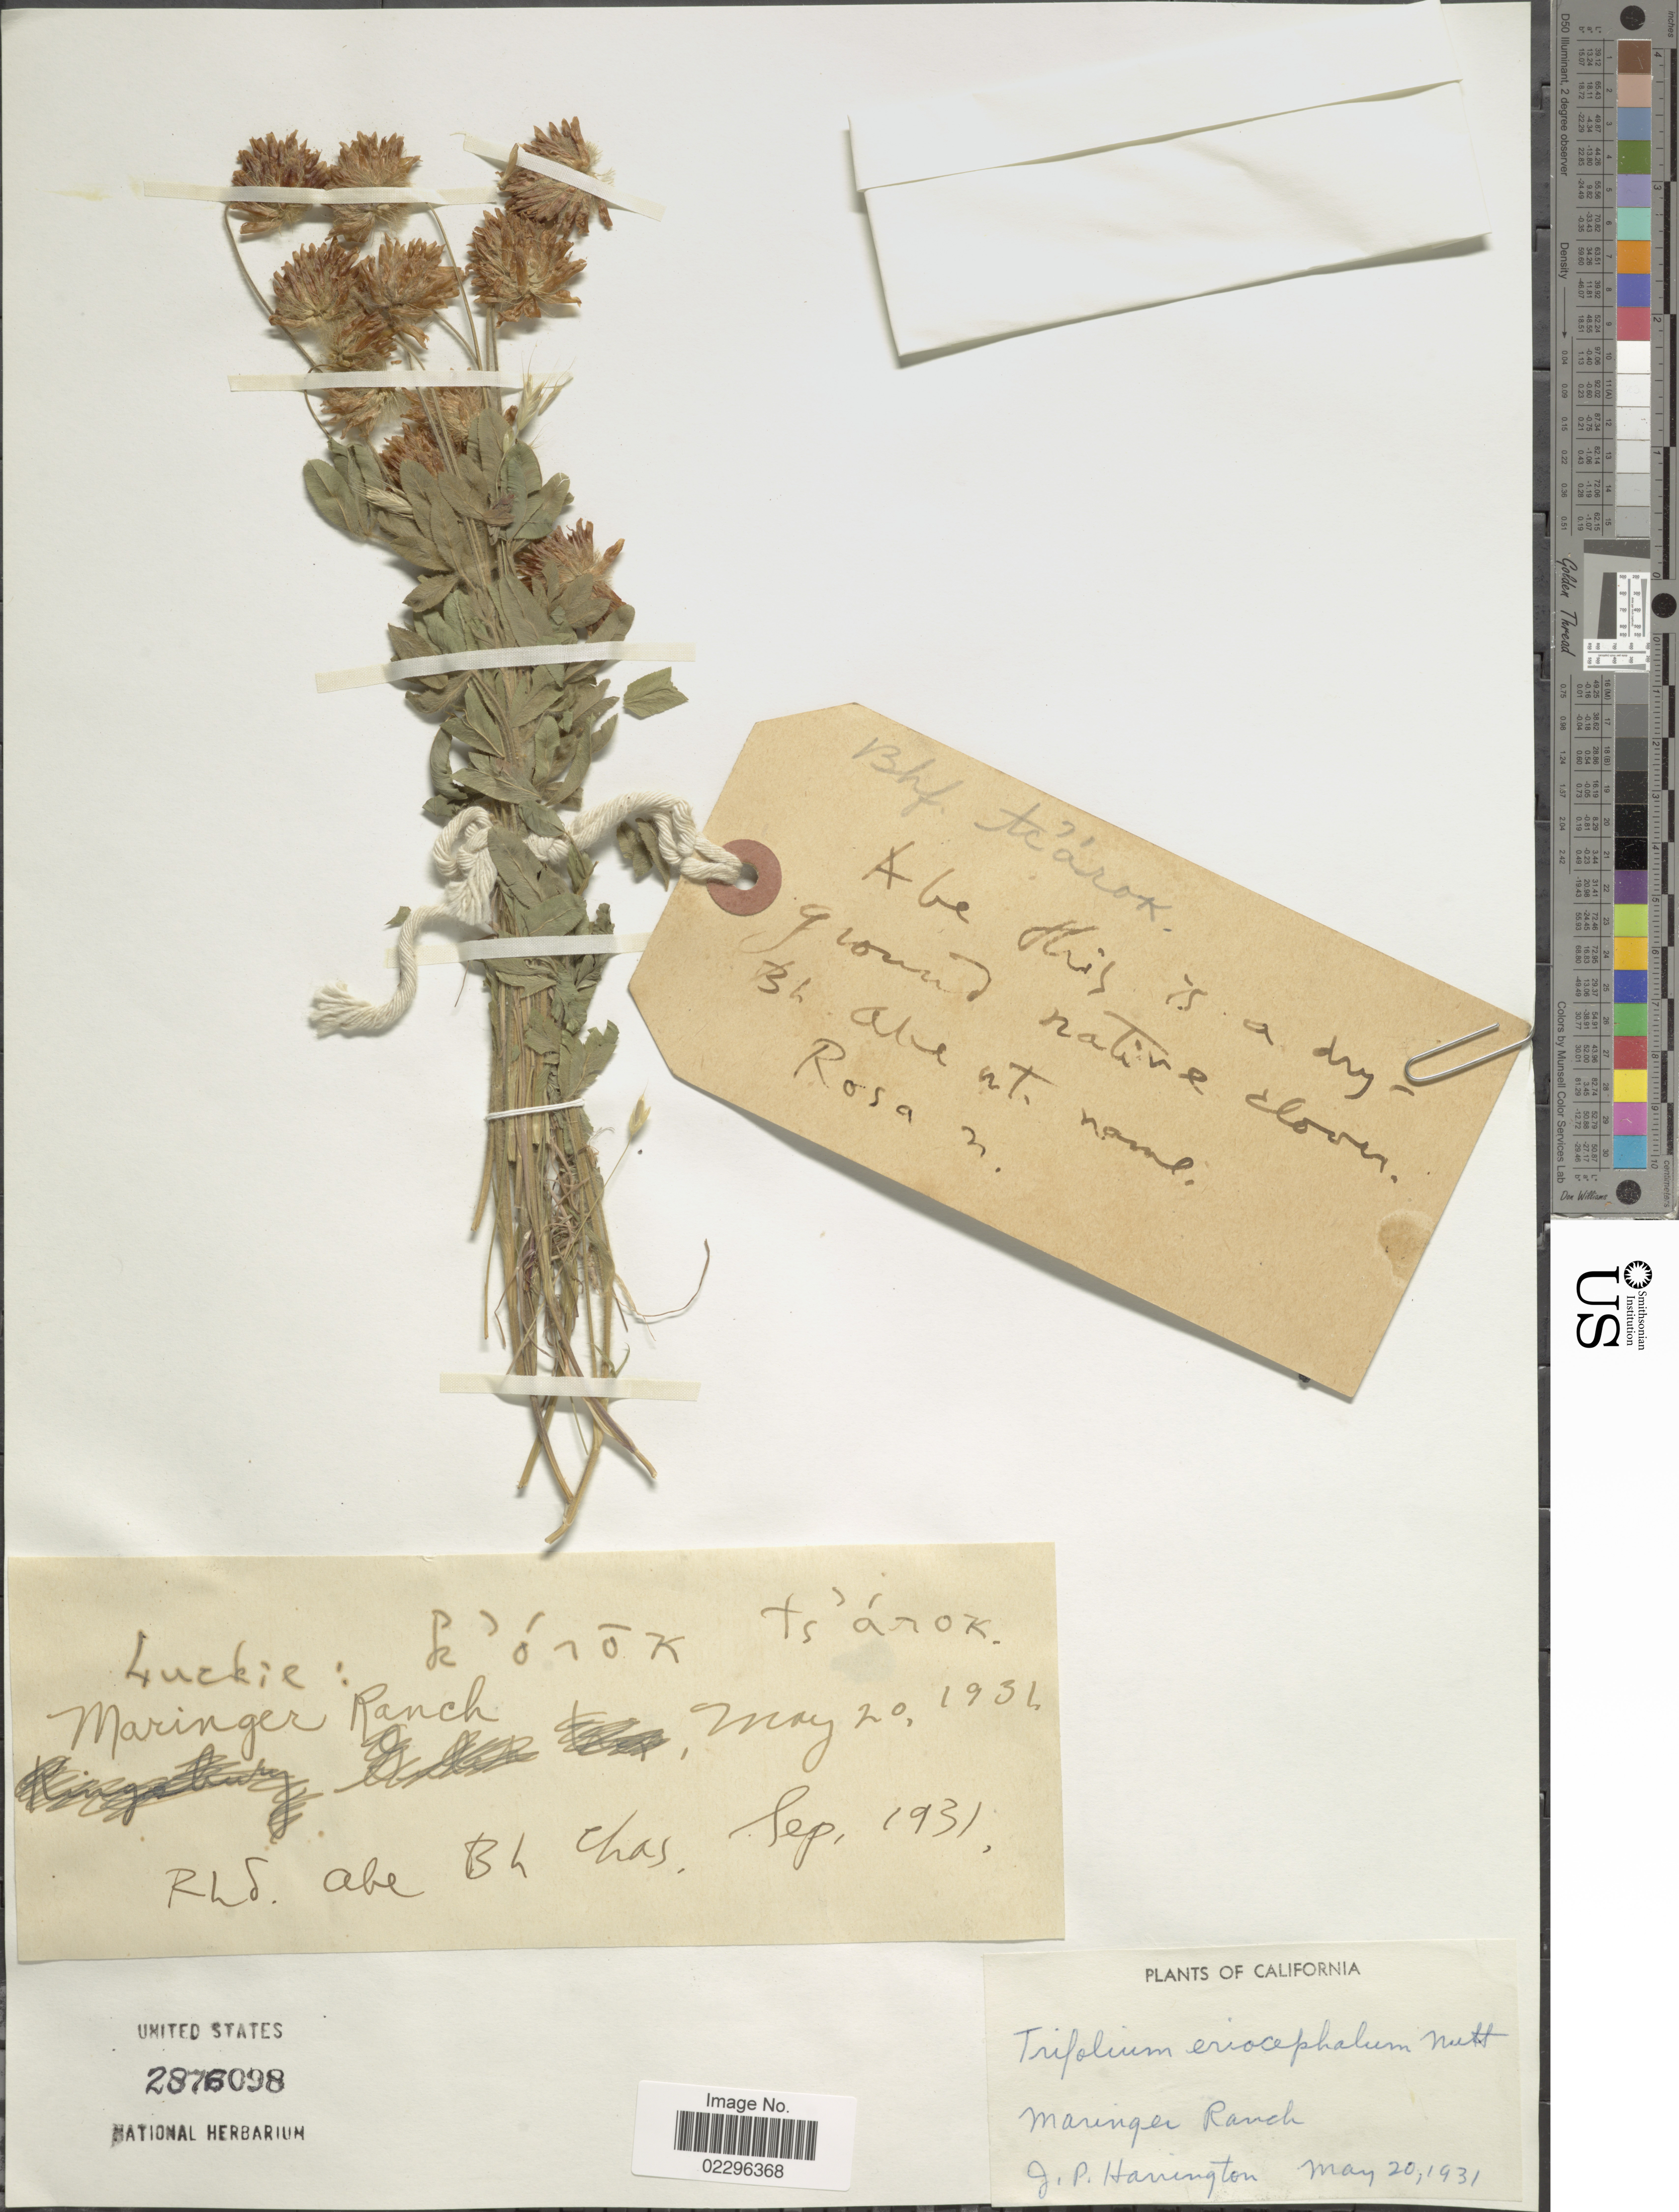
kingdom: Plantae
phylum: Tracheophyta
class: Magnoliopsida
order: Fabales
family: Fabaceae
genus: Trifolium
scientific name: Trifolium eriocephalum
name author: Nutt.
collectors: J. Harrington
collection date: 1931-05-20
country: United States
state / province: California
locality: Maringer Ranch.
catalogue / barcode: US 2876098